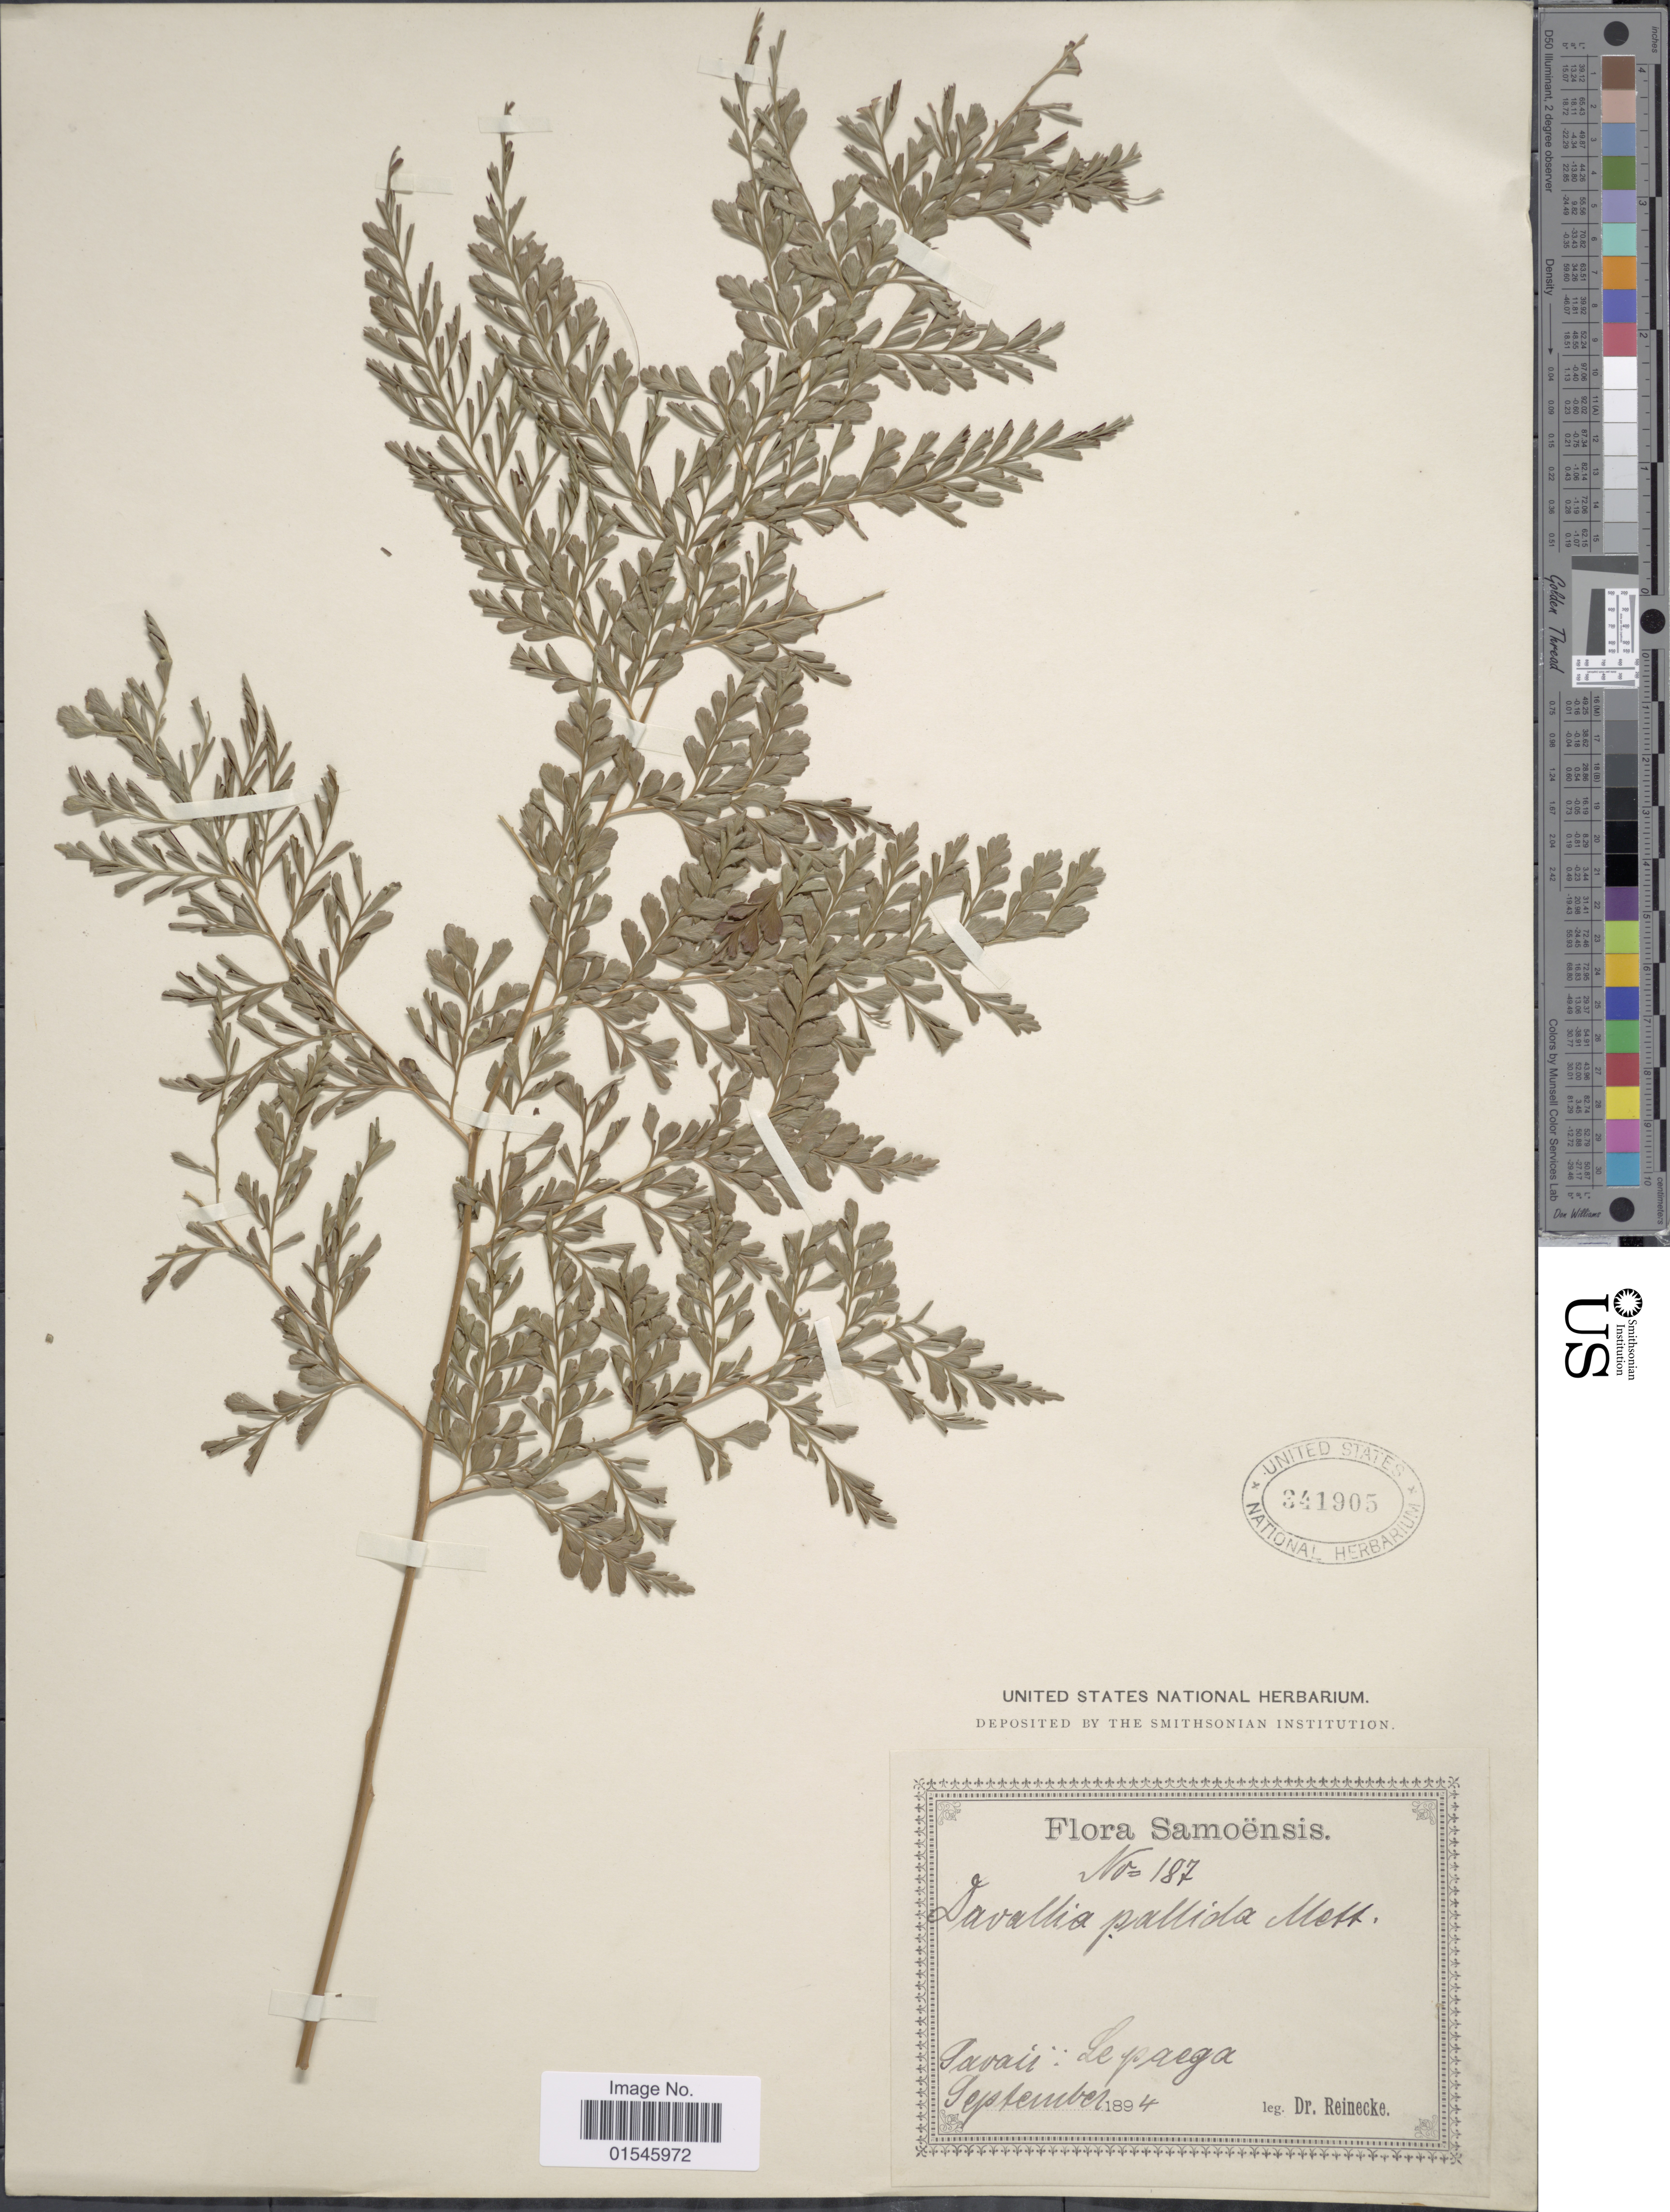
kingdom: Plantae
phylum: Tracheophyta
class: Polypodiopsida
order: Polypodiales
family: Hypodematiaceae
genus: Leucostegia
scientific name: Leucostegia pallida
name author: (Mett. ex Kuhn) Copel.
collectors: -- Reinecke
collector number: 187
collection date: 1894-09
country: Samoa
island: Savai'i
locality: Samoënsis, Savaii: Lepaega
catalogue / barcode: US 341905